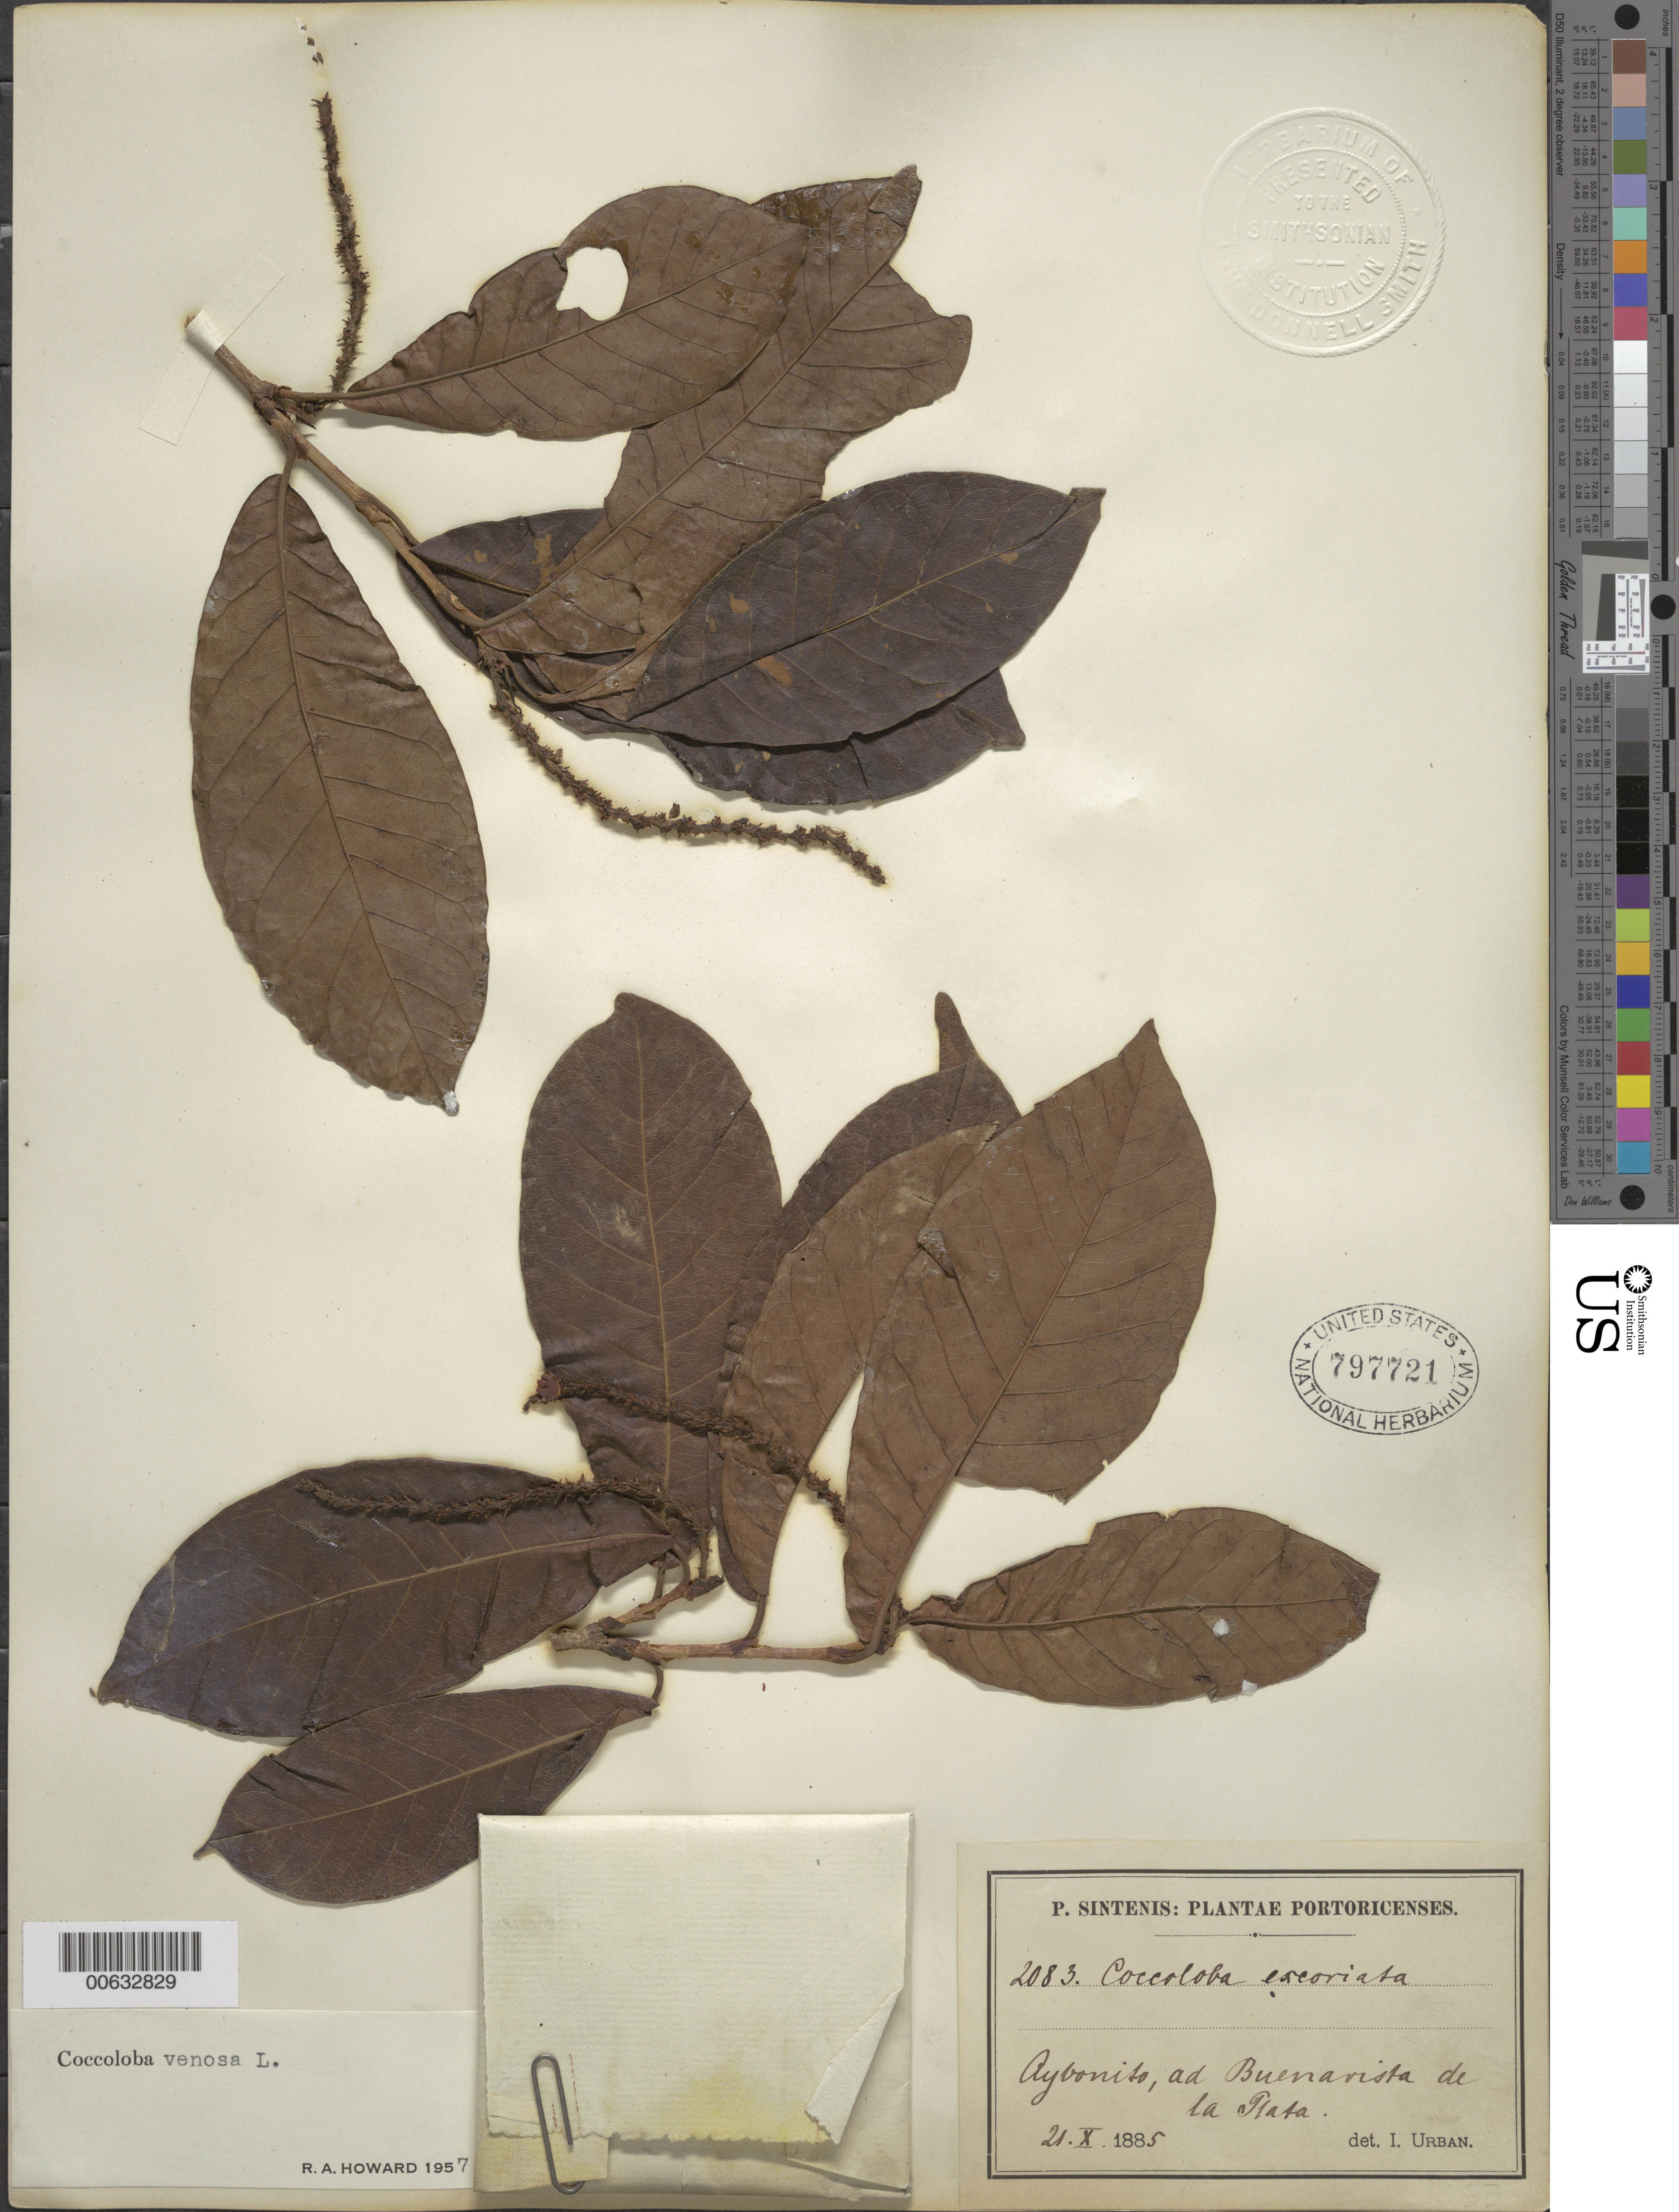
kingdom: Plantae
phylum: Tracheophyta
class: Magnoliopsida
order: Caryophyllales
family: Polygonaceae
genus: Coccoloba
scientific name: Coccoloba venosa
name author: L.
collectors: P. Sintenis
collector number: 2083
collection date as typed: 21 Oct 1885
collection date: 1885-10-21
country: Puerto Rico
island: Greater Antilles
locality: Aybonito, ad Buenavista de la Plata.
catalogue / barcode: US 797721